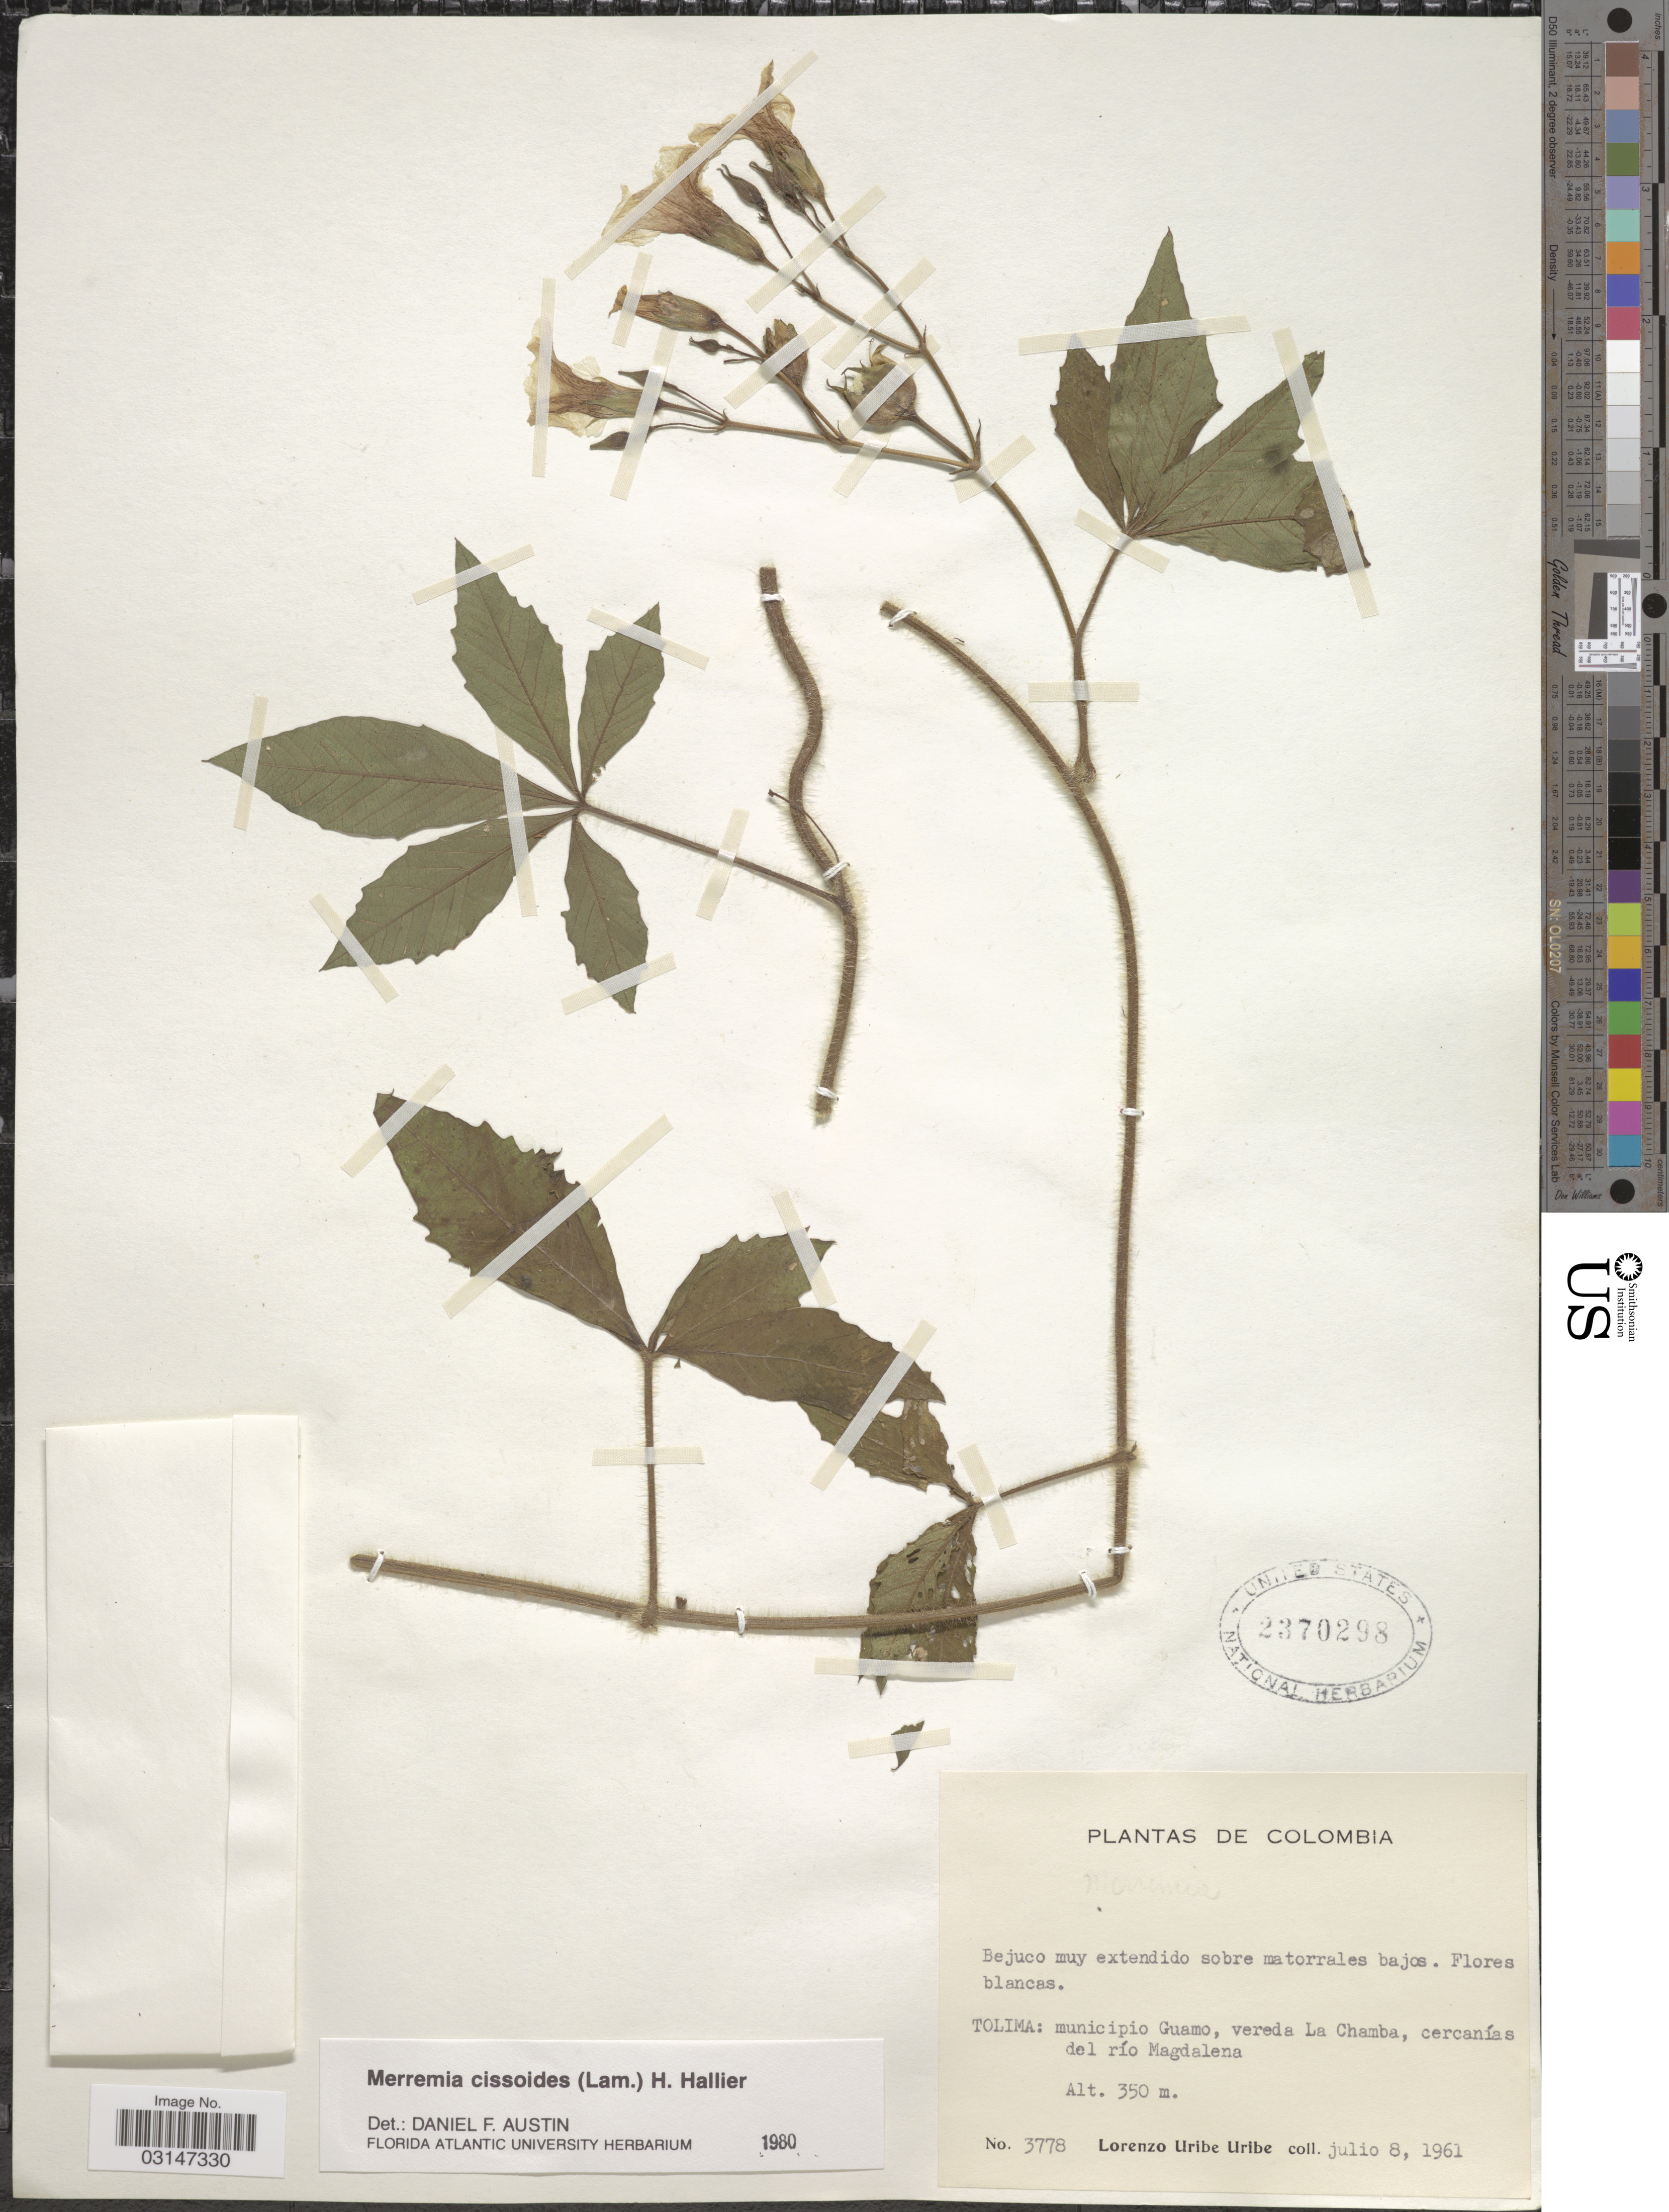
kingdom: Plantae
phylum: Tracheophyta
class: Magnoliopsida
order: Solanales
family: Convolvulaceae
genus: Distimake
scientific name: Distimake cissoides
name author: (Lam.) A. R. Simões & Staples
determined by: Strong, Mark T., (BOT), Smithsonian Institution - National Museum of Natural History (UNITED STATES)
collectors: L. Uribe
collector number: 3778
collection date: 1961-07-08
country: Colombia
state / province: Tolima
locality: Municipio Guamo, vereda La Chamba, cercanías del río Magdalena.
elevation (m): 350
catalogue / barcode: US 2370298